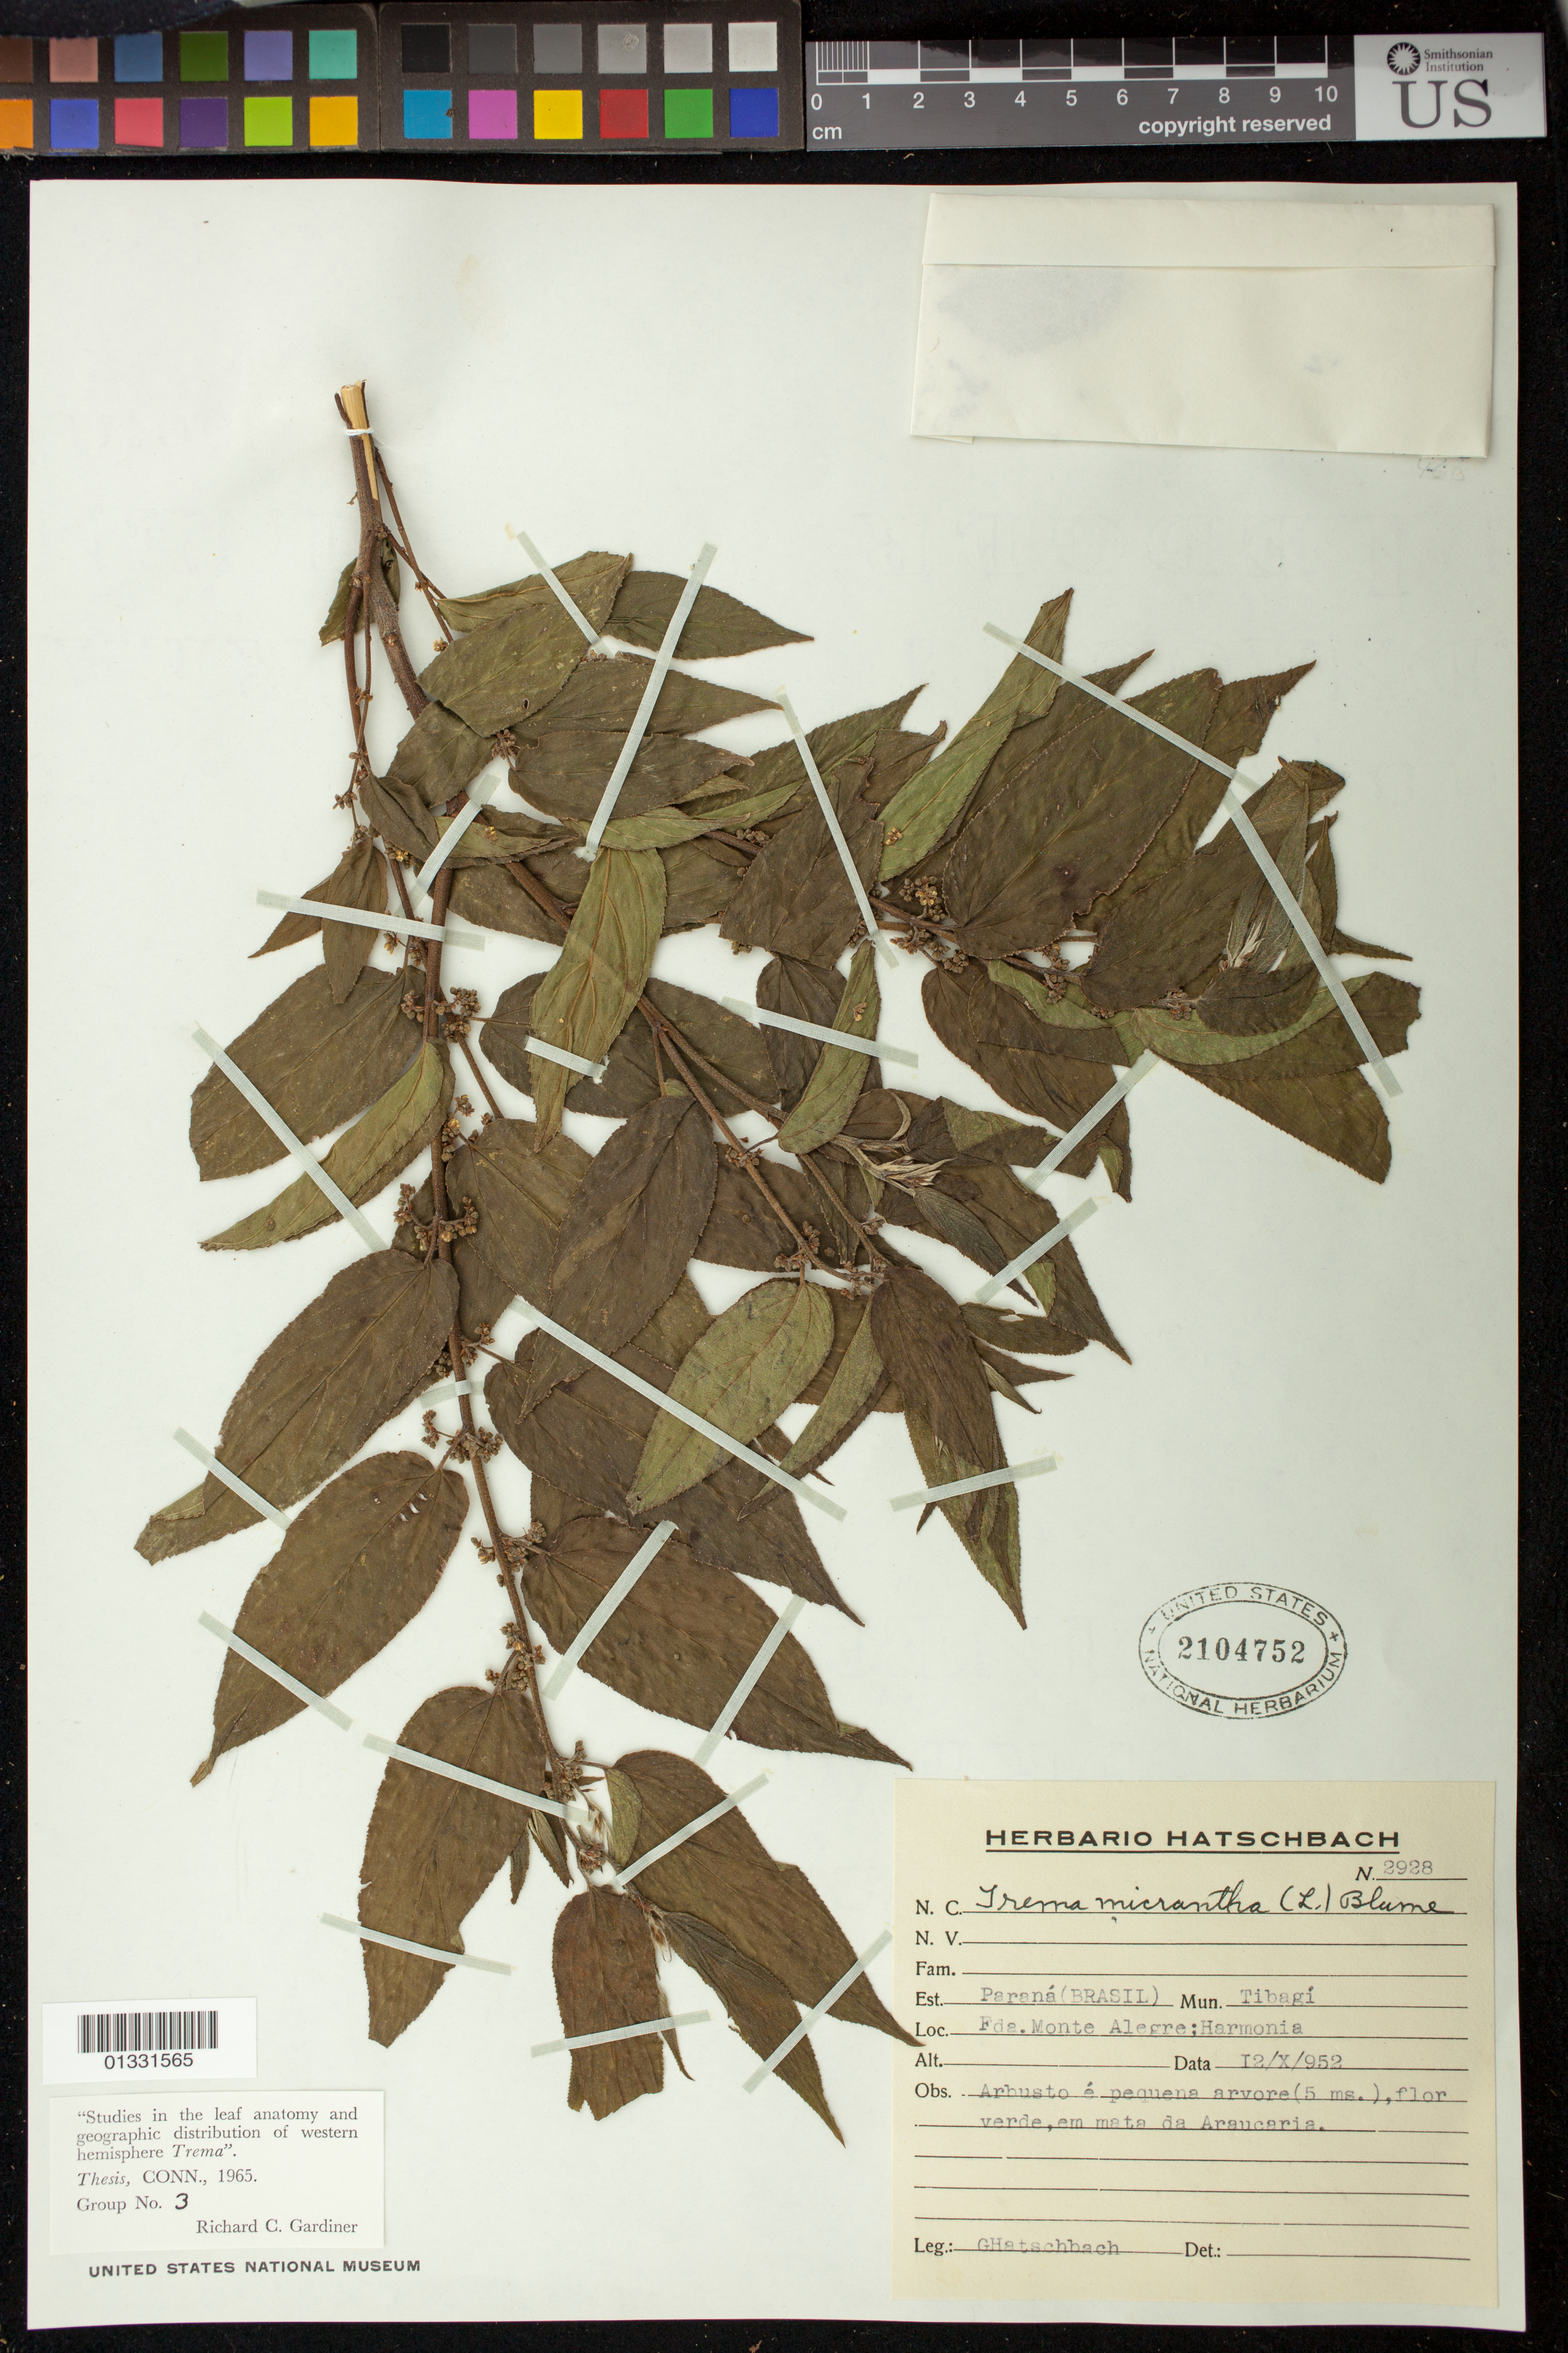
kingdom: Plantae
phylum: Tracheophyta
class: Magnoliopsida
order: Rosales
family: Cannabaceae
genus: Trema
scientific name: Trema micranthum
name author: (L.) Blume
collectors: G. Hatschbach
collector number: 2928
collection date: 1952-10-12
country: Brazil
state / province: Paraná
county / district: Tibagi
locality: Fda. Monte Alegre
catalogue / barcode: US 2104752